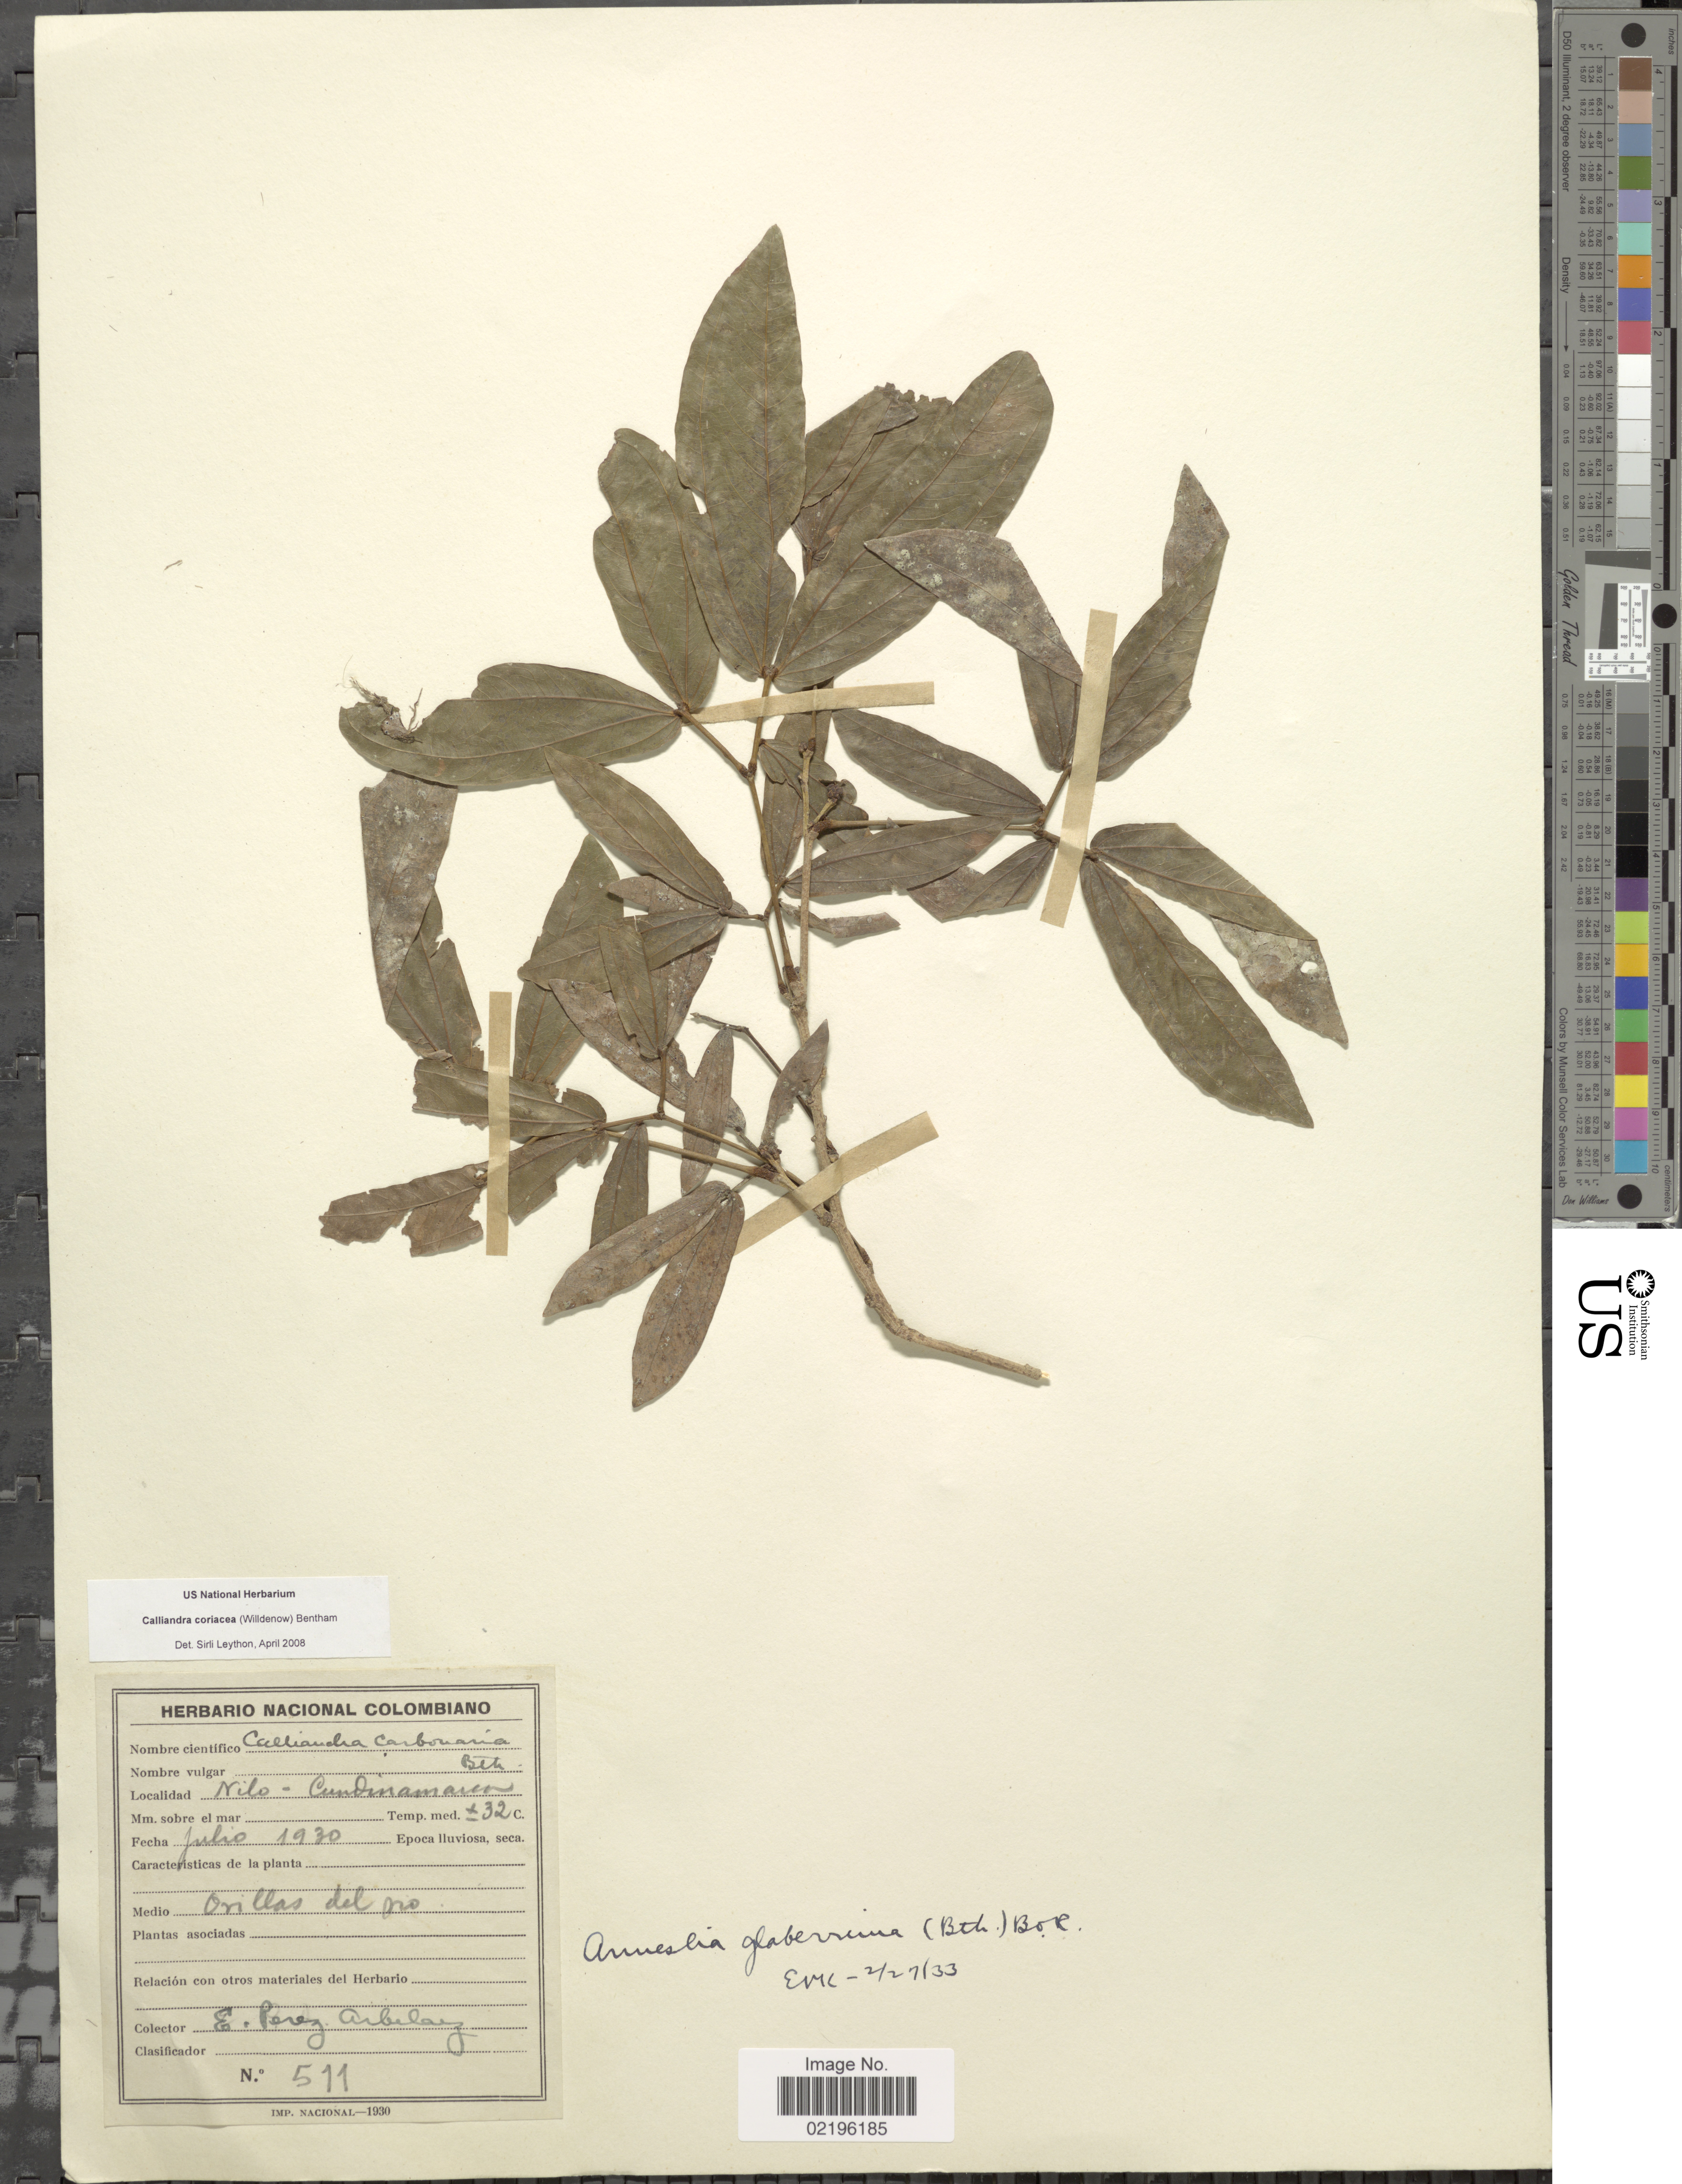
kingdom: Plantae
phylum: Tracheophyta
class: Magnoliopsida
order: Fabales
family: Fabaceae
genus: Calliandra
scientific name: Calliandra coriacea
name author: (Humb. & Bonpl. ex Willd.) Benth.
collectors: E. Pérez Arbeláez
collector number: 511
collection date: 1930-07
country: Colombia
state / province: Cundinamarca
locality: Nilo - Cundinamarca